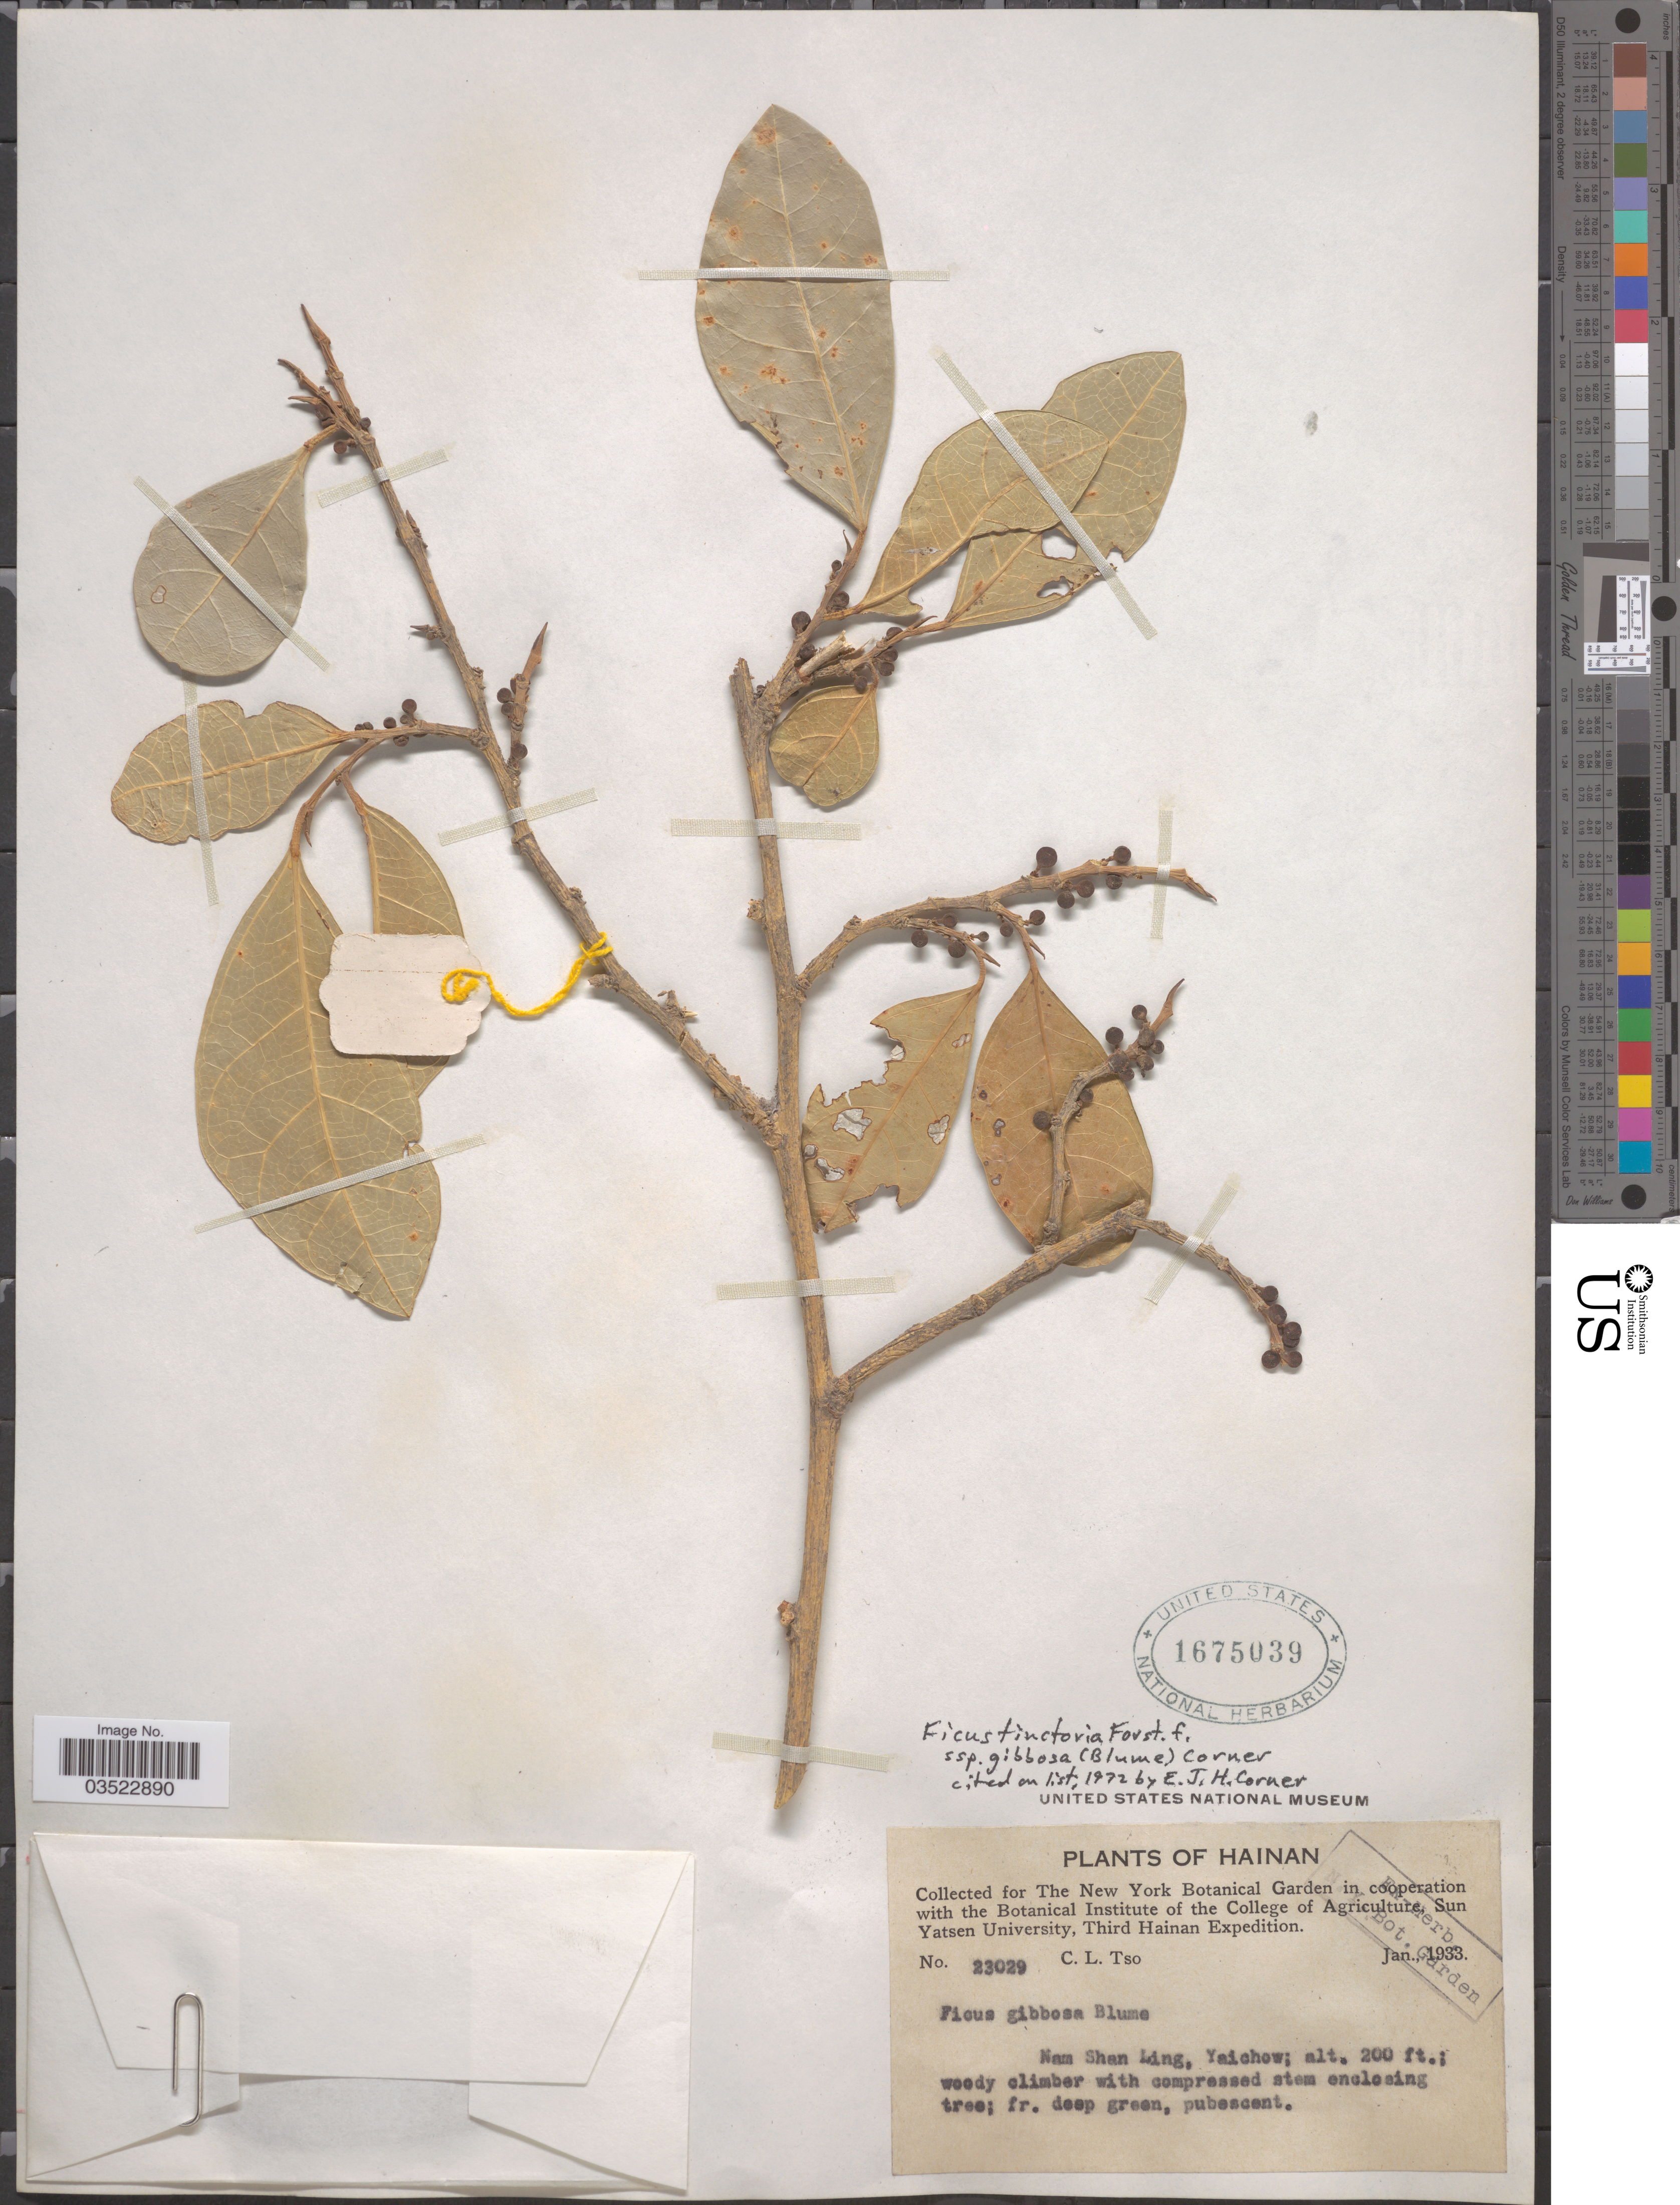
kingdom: Plantae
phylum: Tracheophyta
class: Magnoliopsida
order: Rosales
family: Moraceae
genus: Ficus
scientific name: Ficus tinctoria subsp. gibbosa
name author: (Blume) Corner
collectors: C. Tso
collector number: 23029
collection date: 1933-01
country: China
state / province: Hainan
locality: Third Hainan Expedition. Nam Shan Ling, Yaichow.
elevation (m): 61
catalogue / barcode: US 1675039